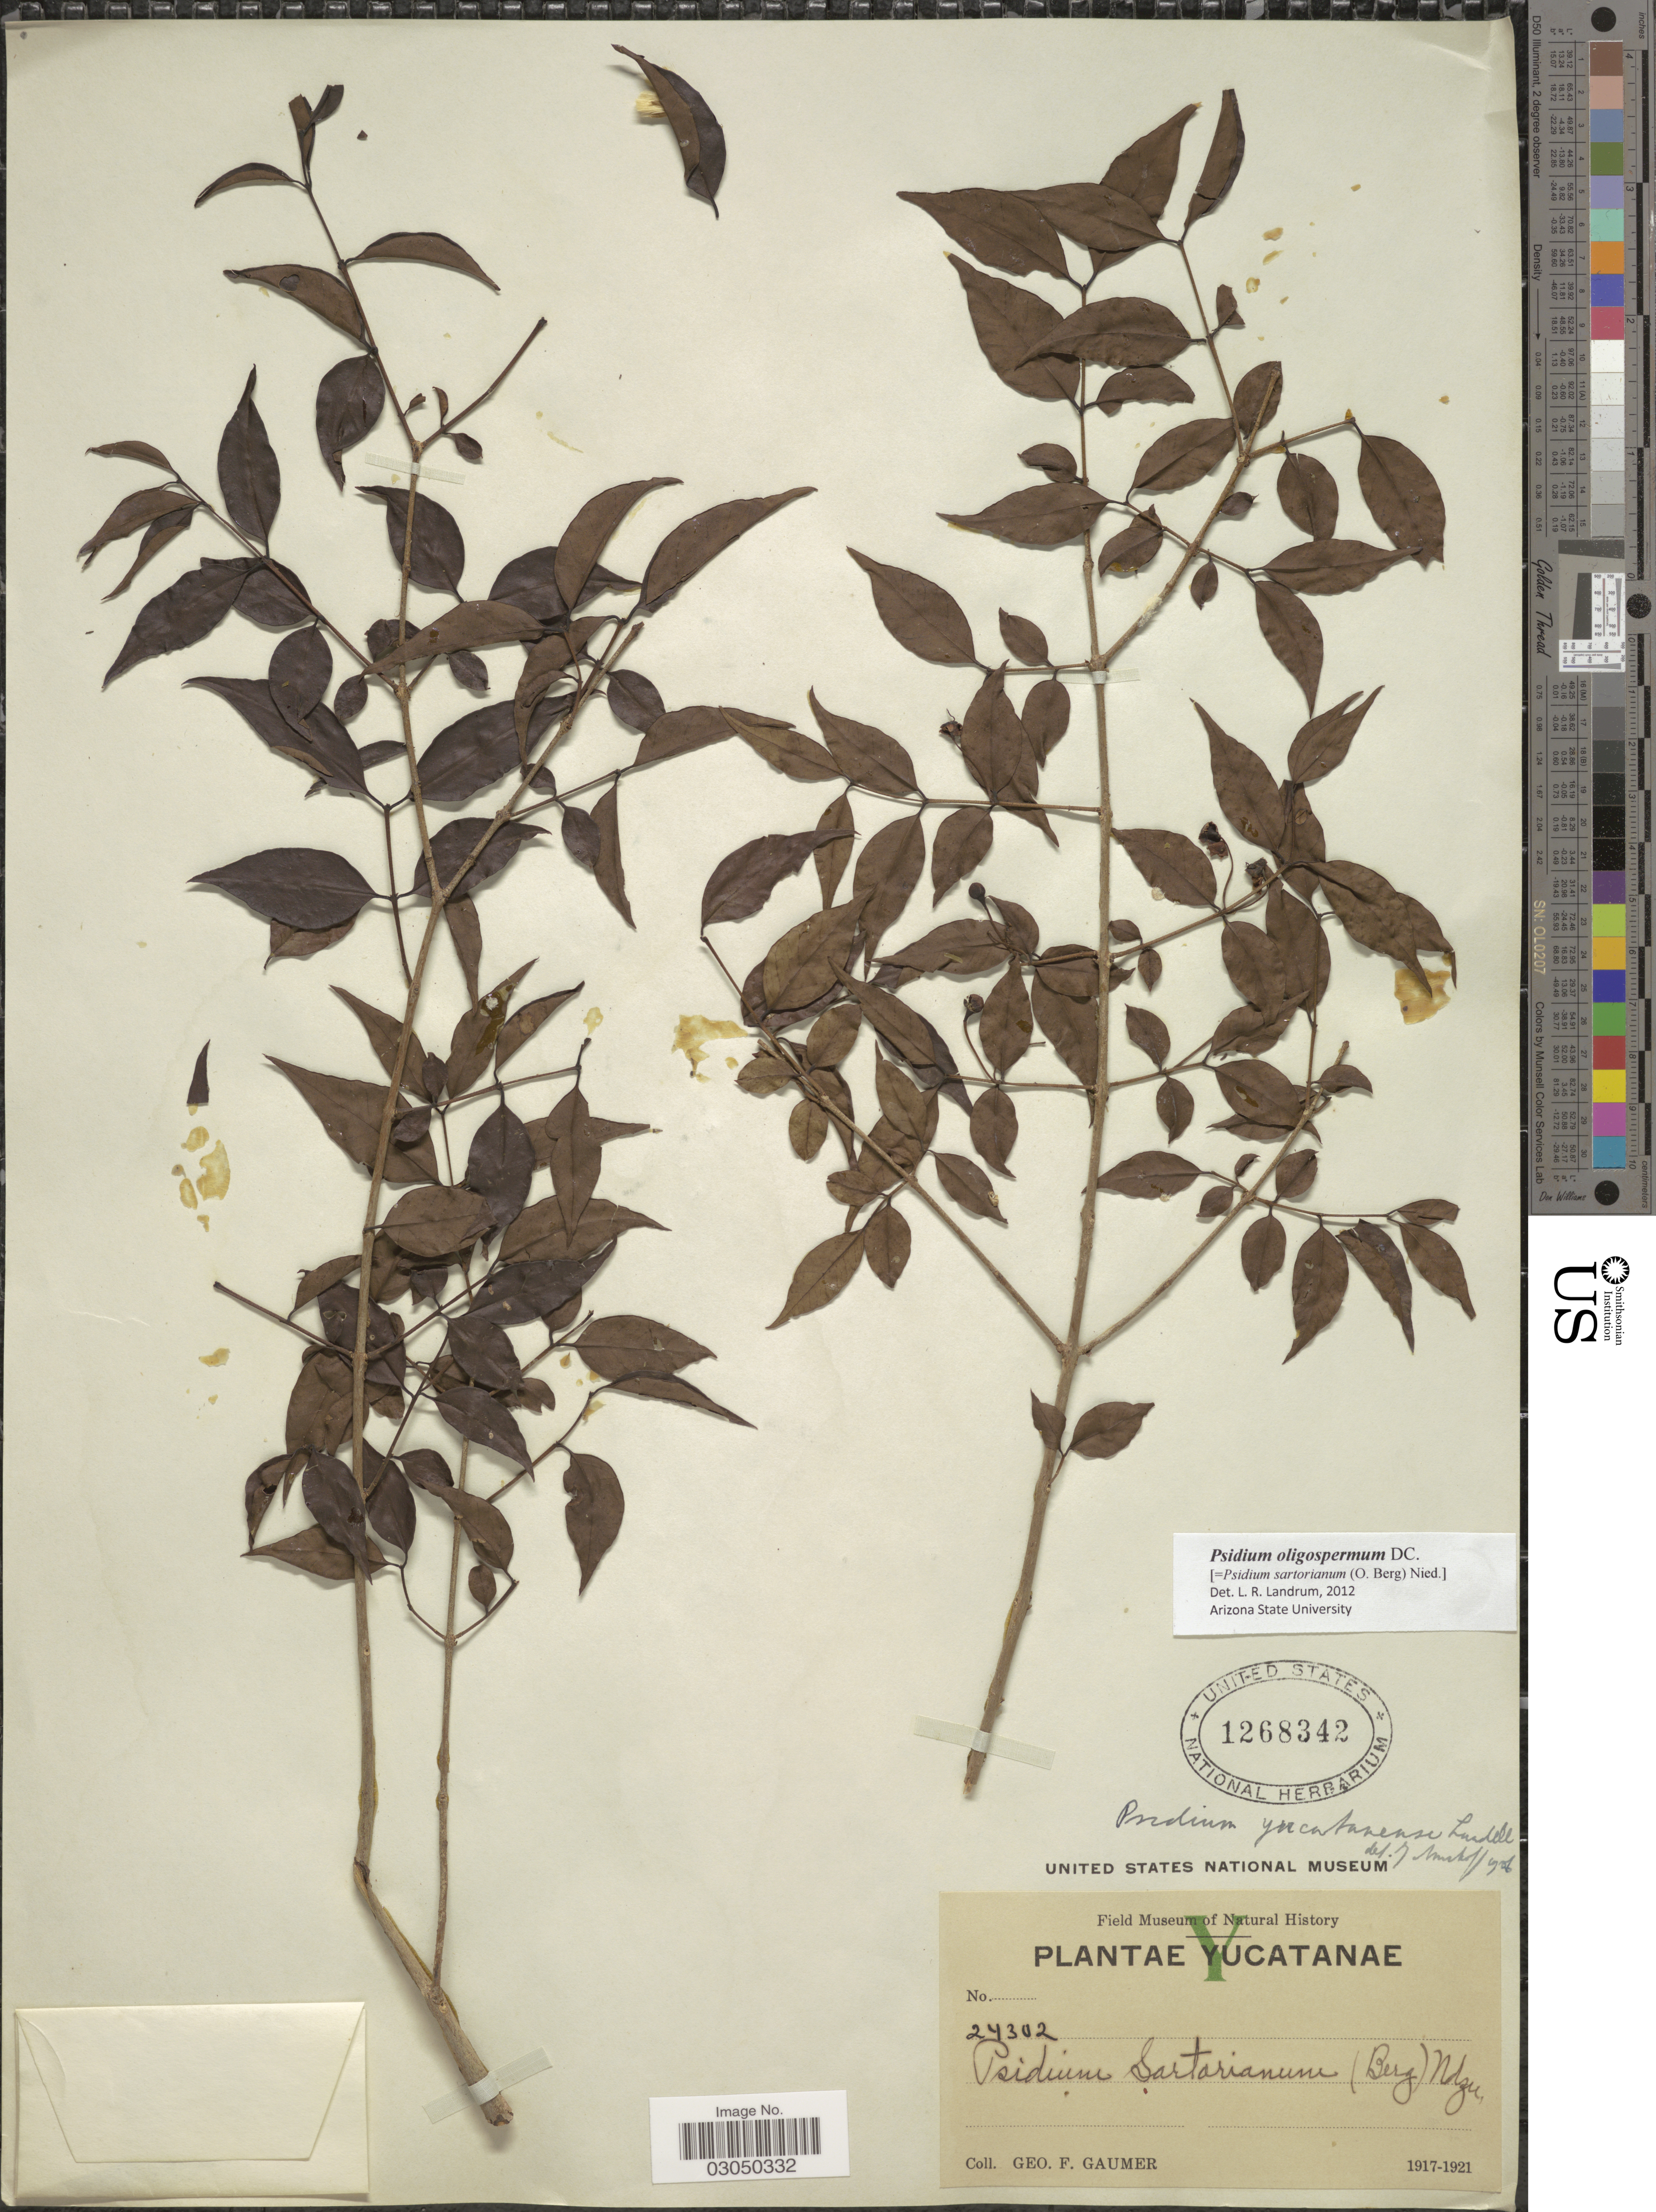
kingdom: Plantae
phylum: Tracheophyta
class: Magnoliopsida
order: Myrtales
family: Myrtaceae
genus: Psidium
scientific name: Psidium oligospermum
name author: Mart. ex DC.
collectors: G. F. Gaumer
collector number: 24302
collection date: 1917/1921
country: Mexico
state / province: Yucatán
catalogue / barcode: US 1268342